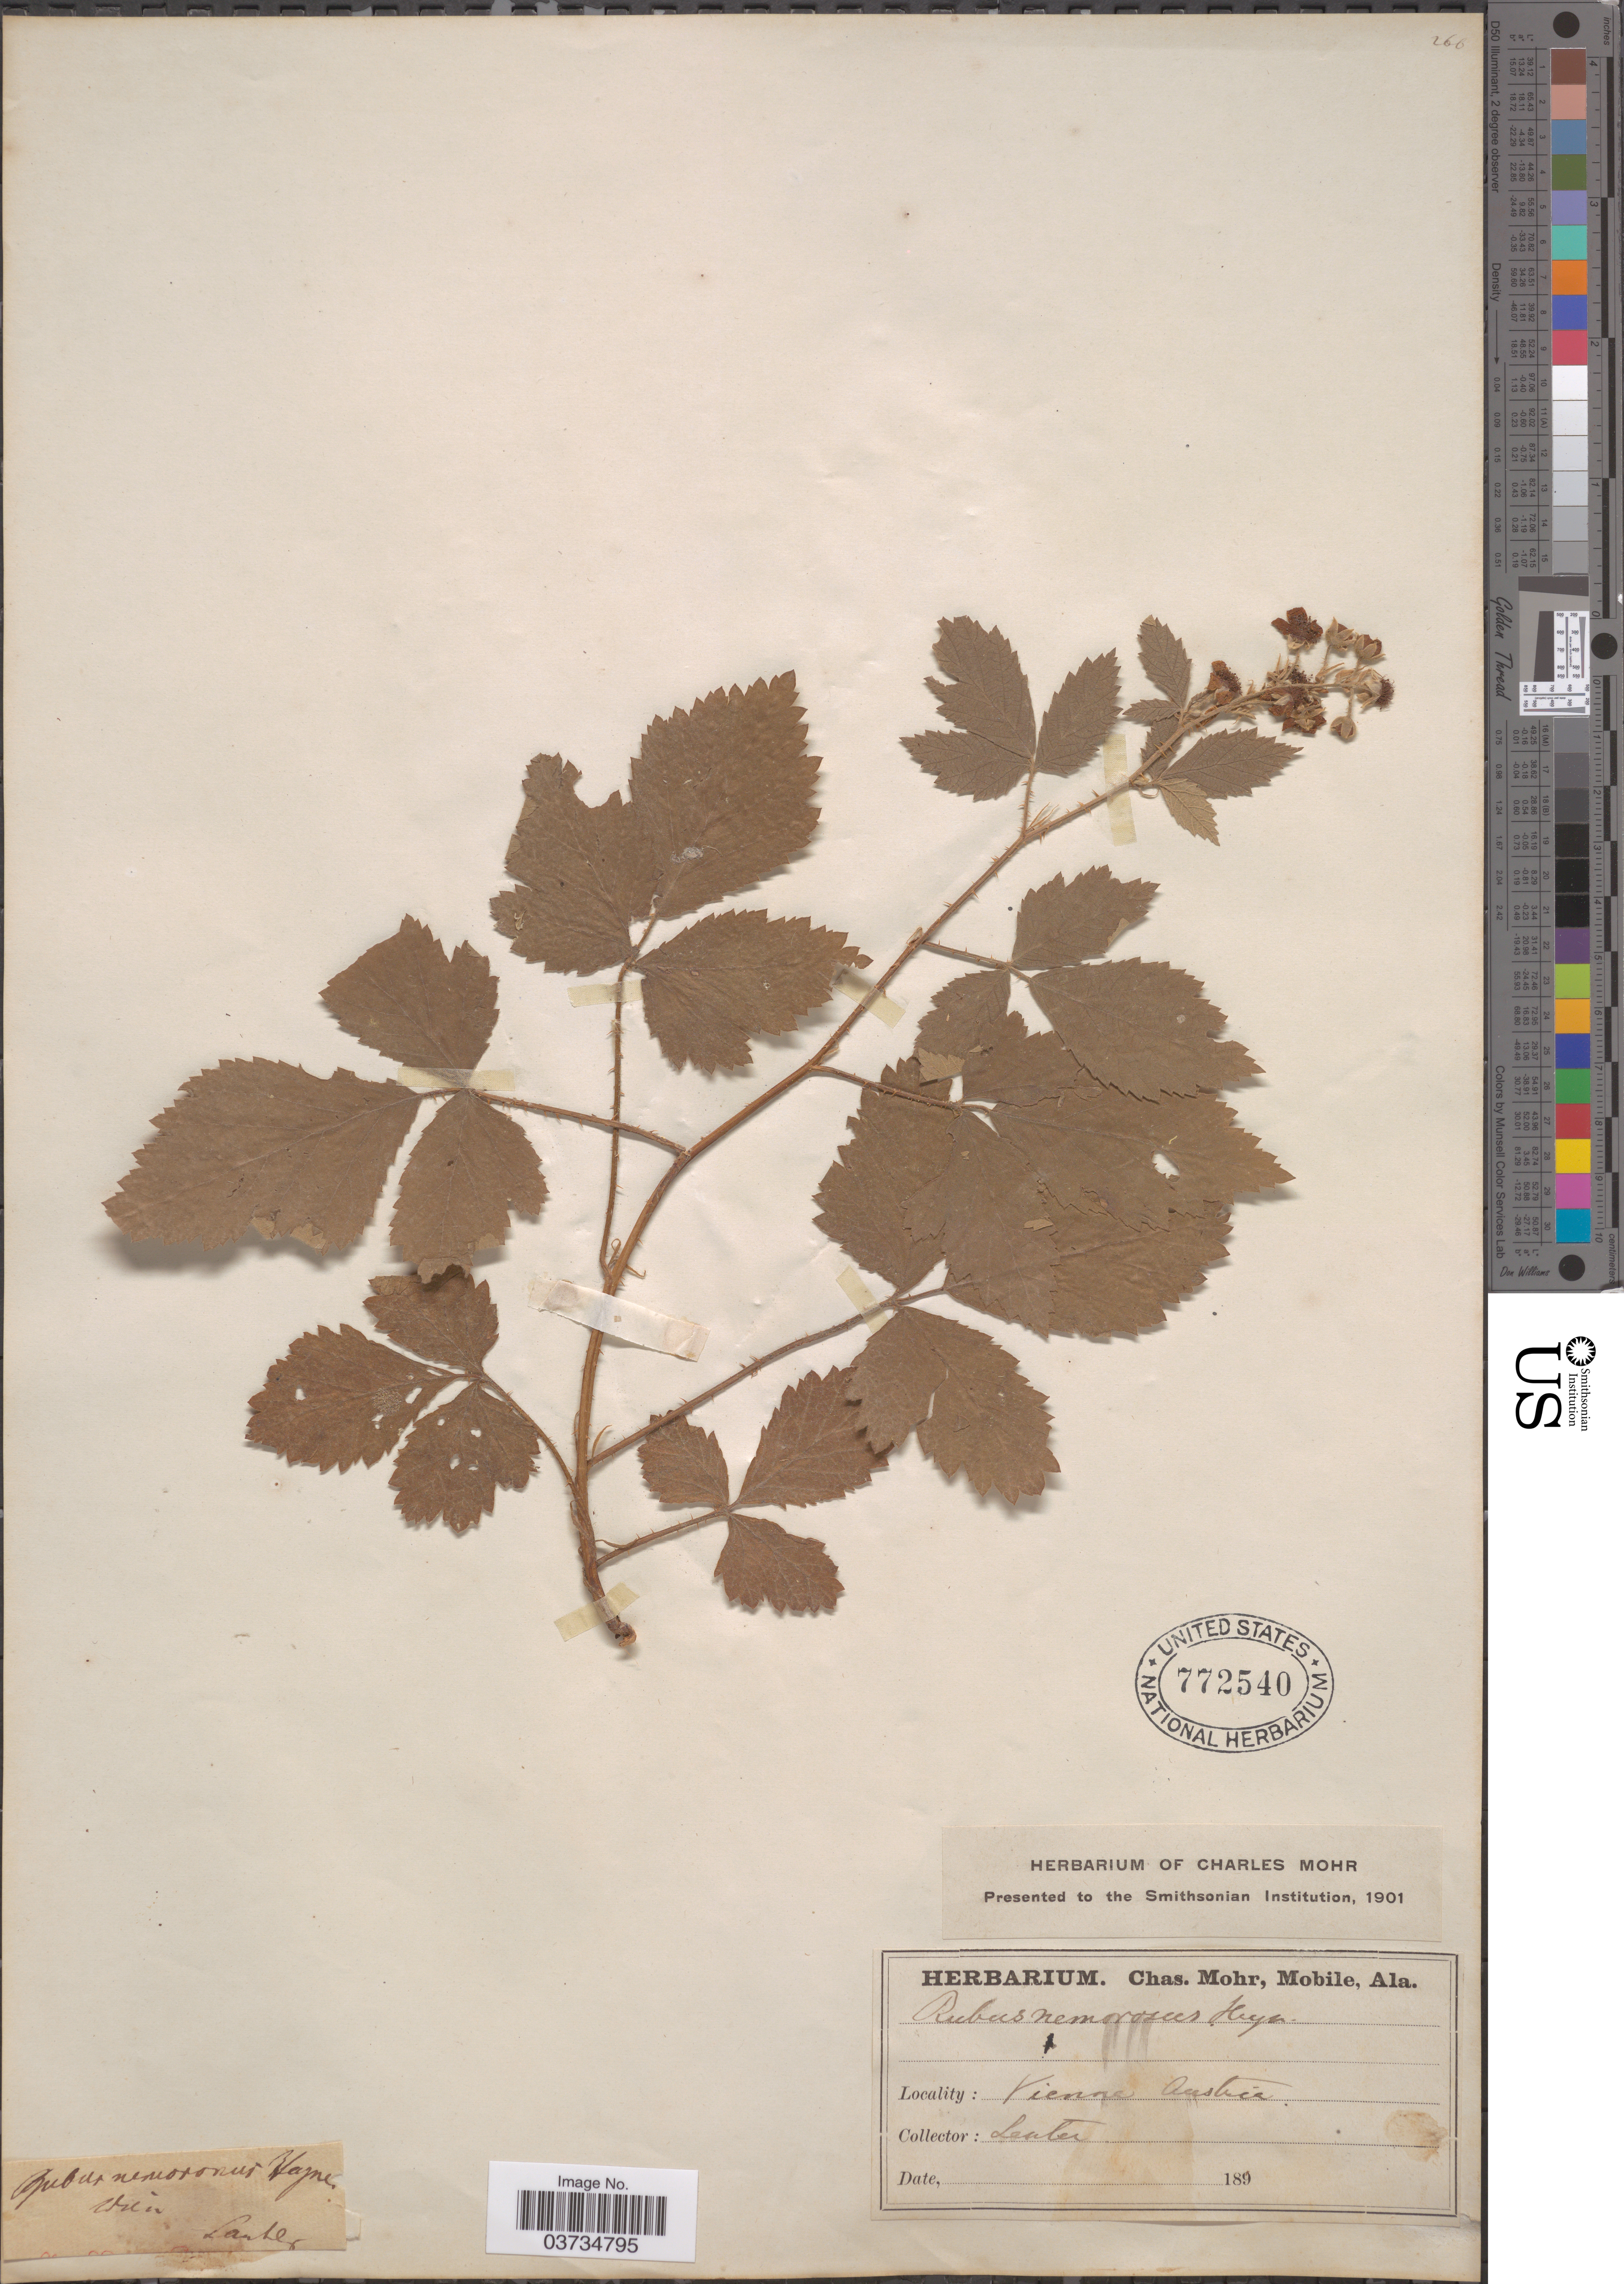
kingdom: Plantae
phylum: Tracheophyta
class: Magnoliopsida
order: Rosales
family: Rosaceae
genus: Rubus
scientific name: Rubus nemorosus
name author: Hayne & Willd.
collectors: Lanter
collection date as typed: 189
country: Austria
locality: Vienna.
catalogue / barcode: US 772540